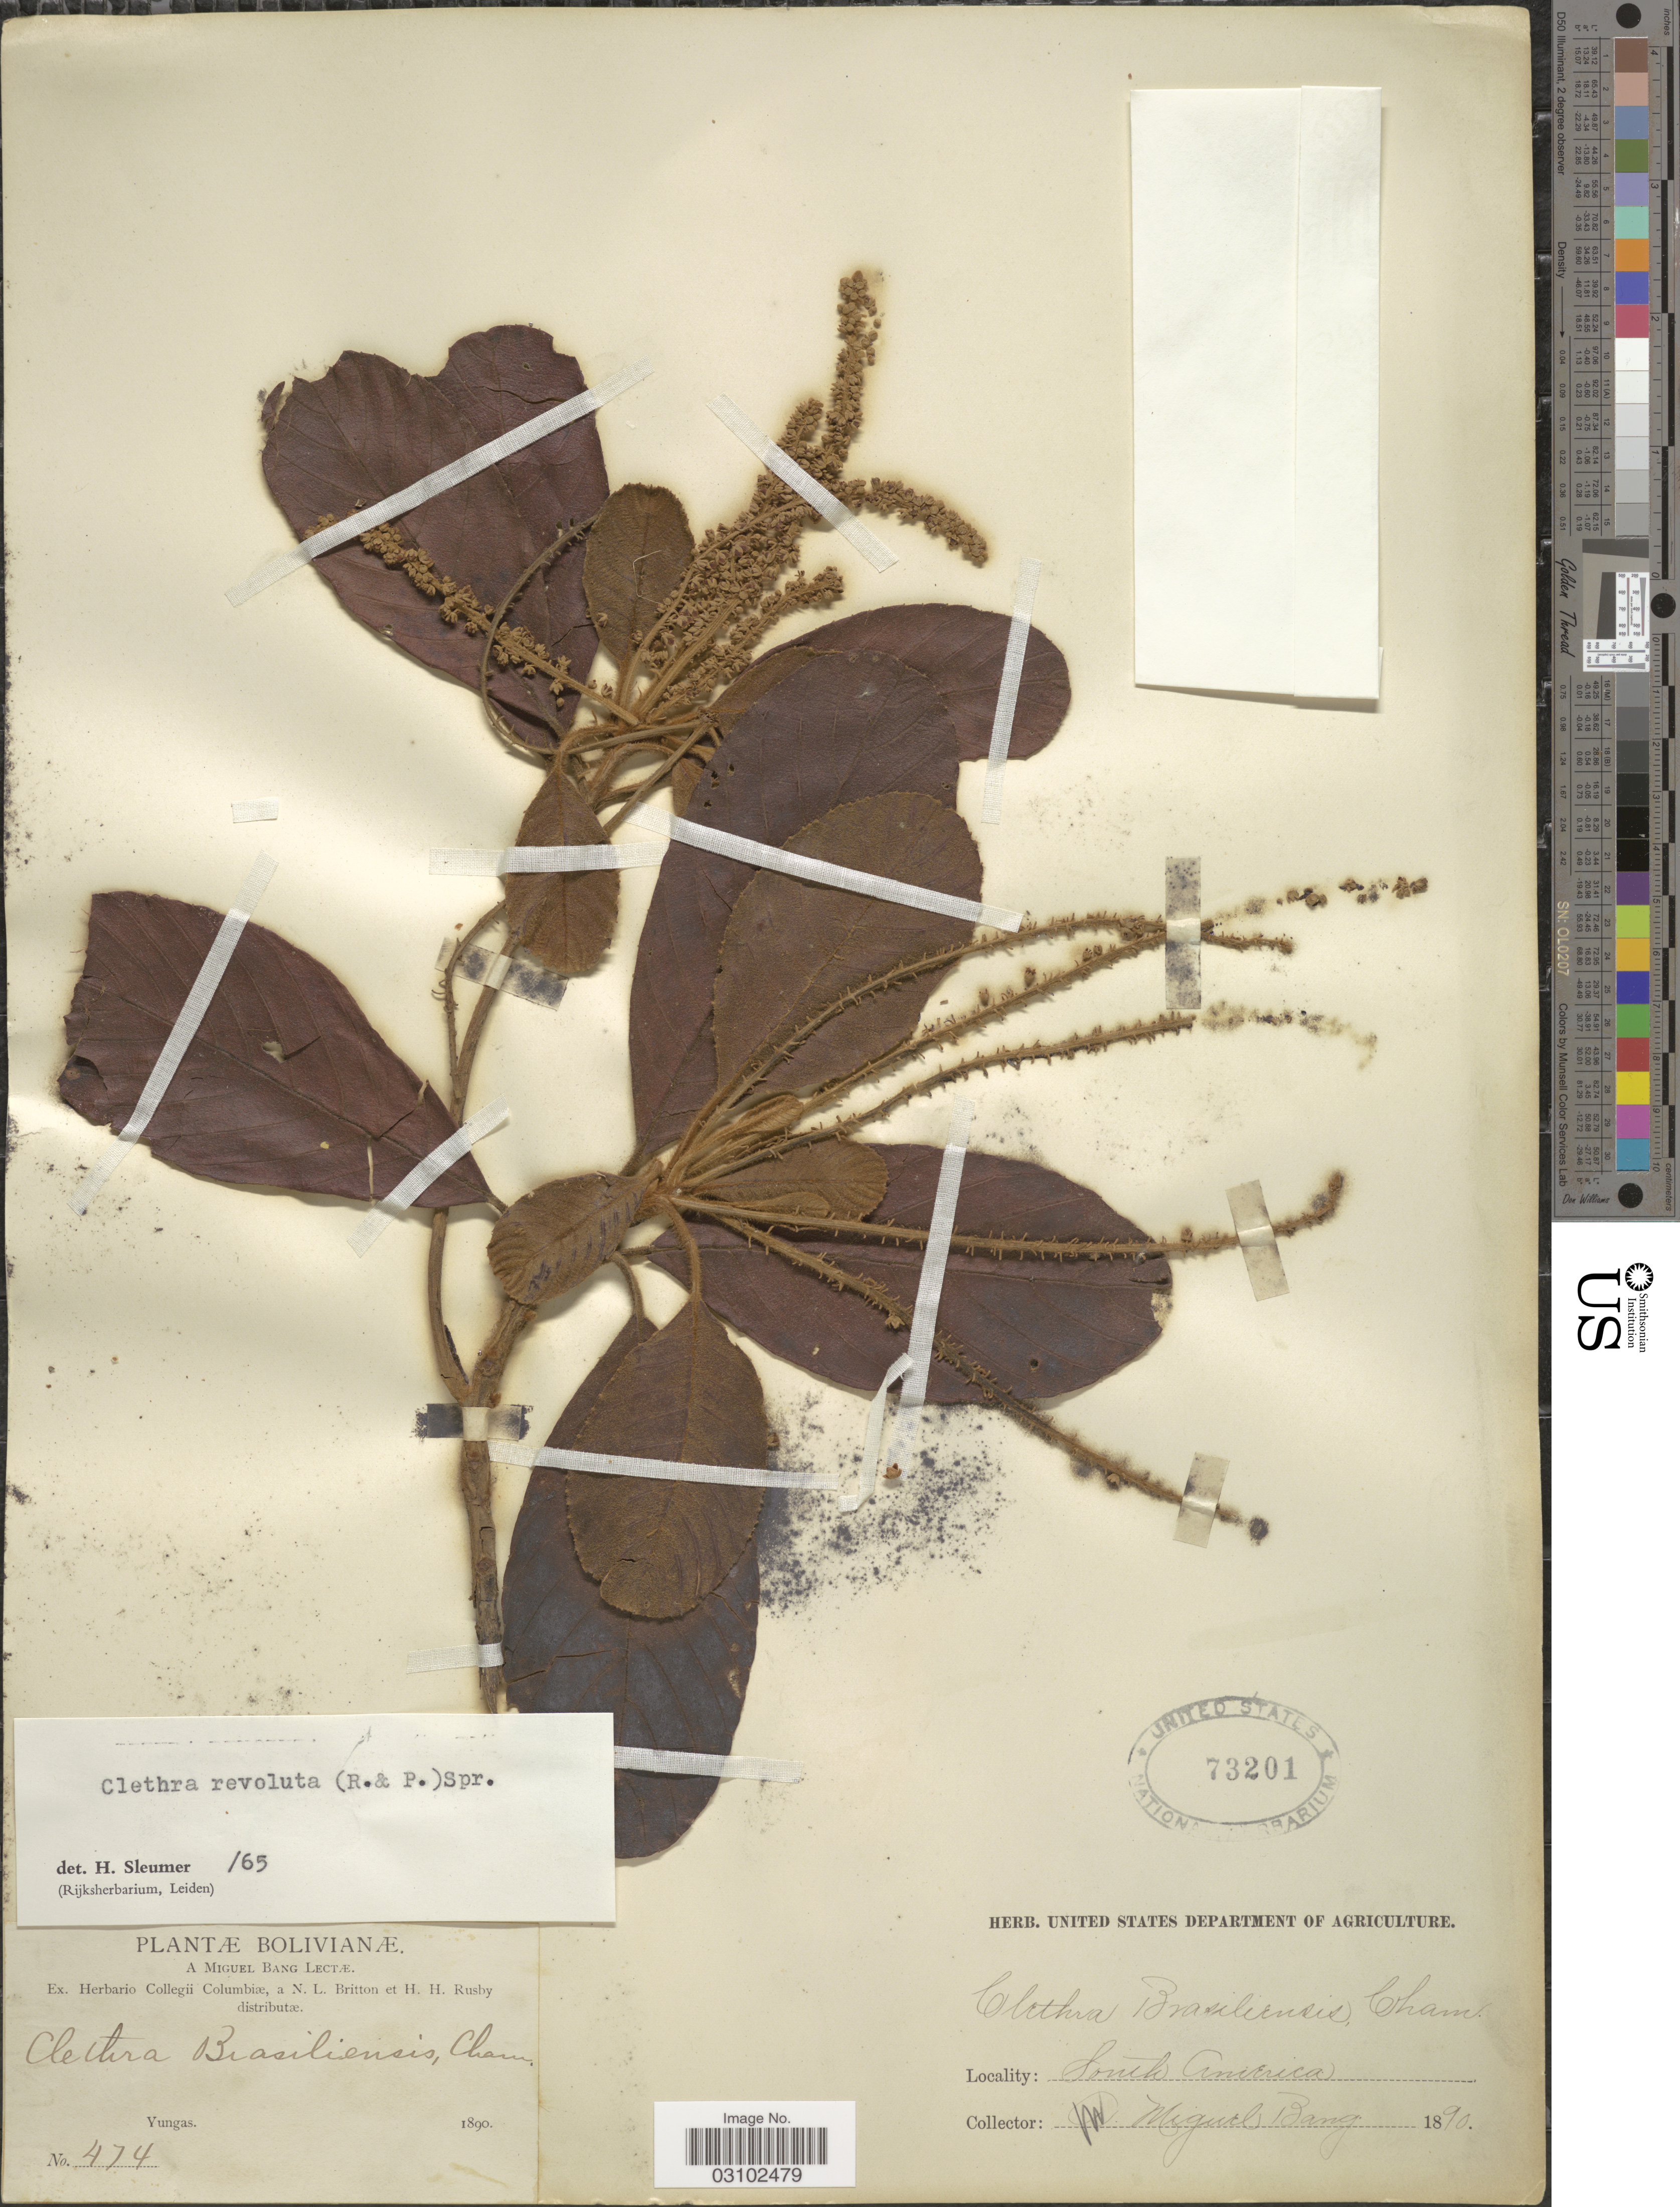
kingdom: Plantae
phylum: Tracheophyta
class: Magnoliopsida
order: Ericales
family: Clethraceae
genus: Clethra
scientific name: Clethra revoluta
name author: (Ruiz & Pav.) Spreng.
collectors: M. Bang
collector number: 474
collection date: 1890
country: Bolivia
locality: Yungas.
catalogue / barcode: US 73201